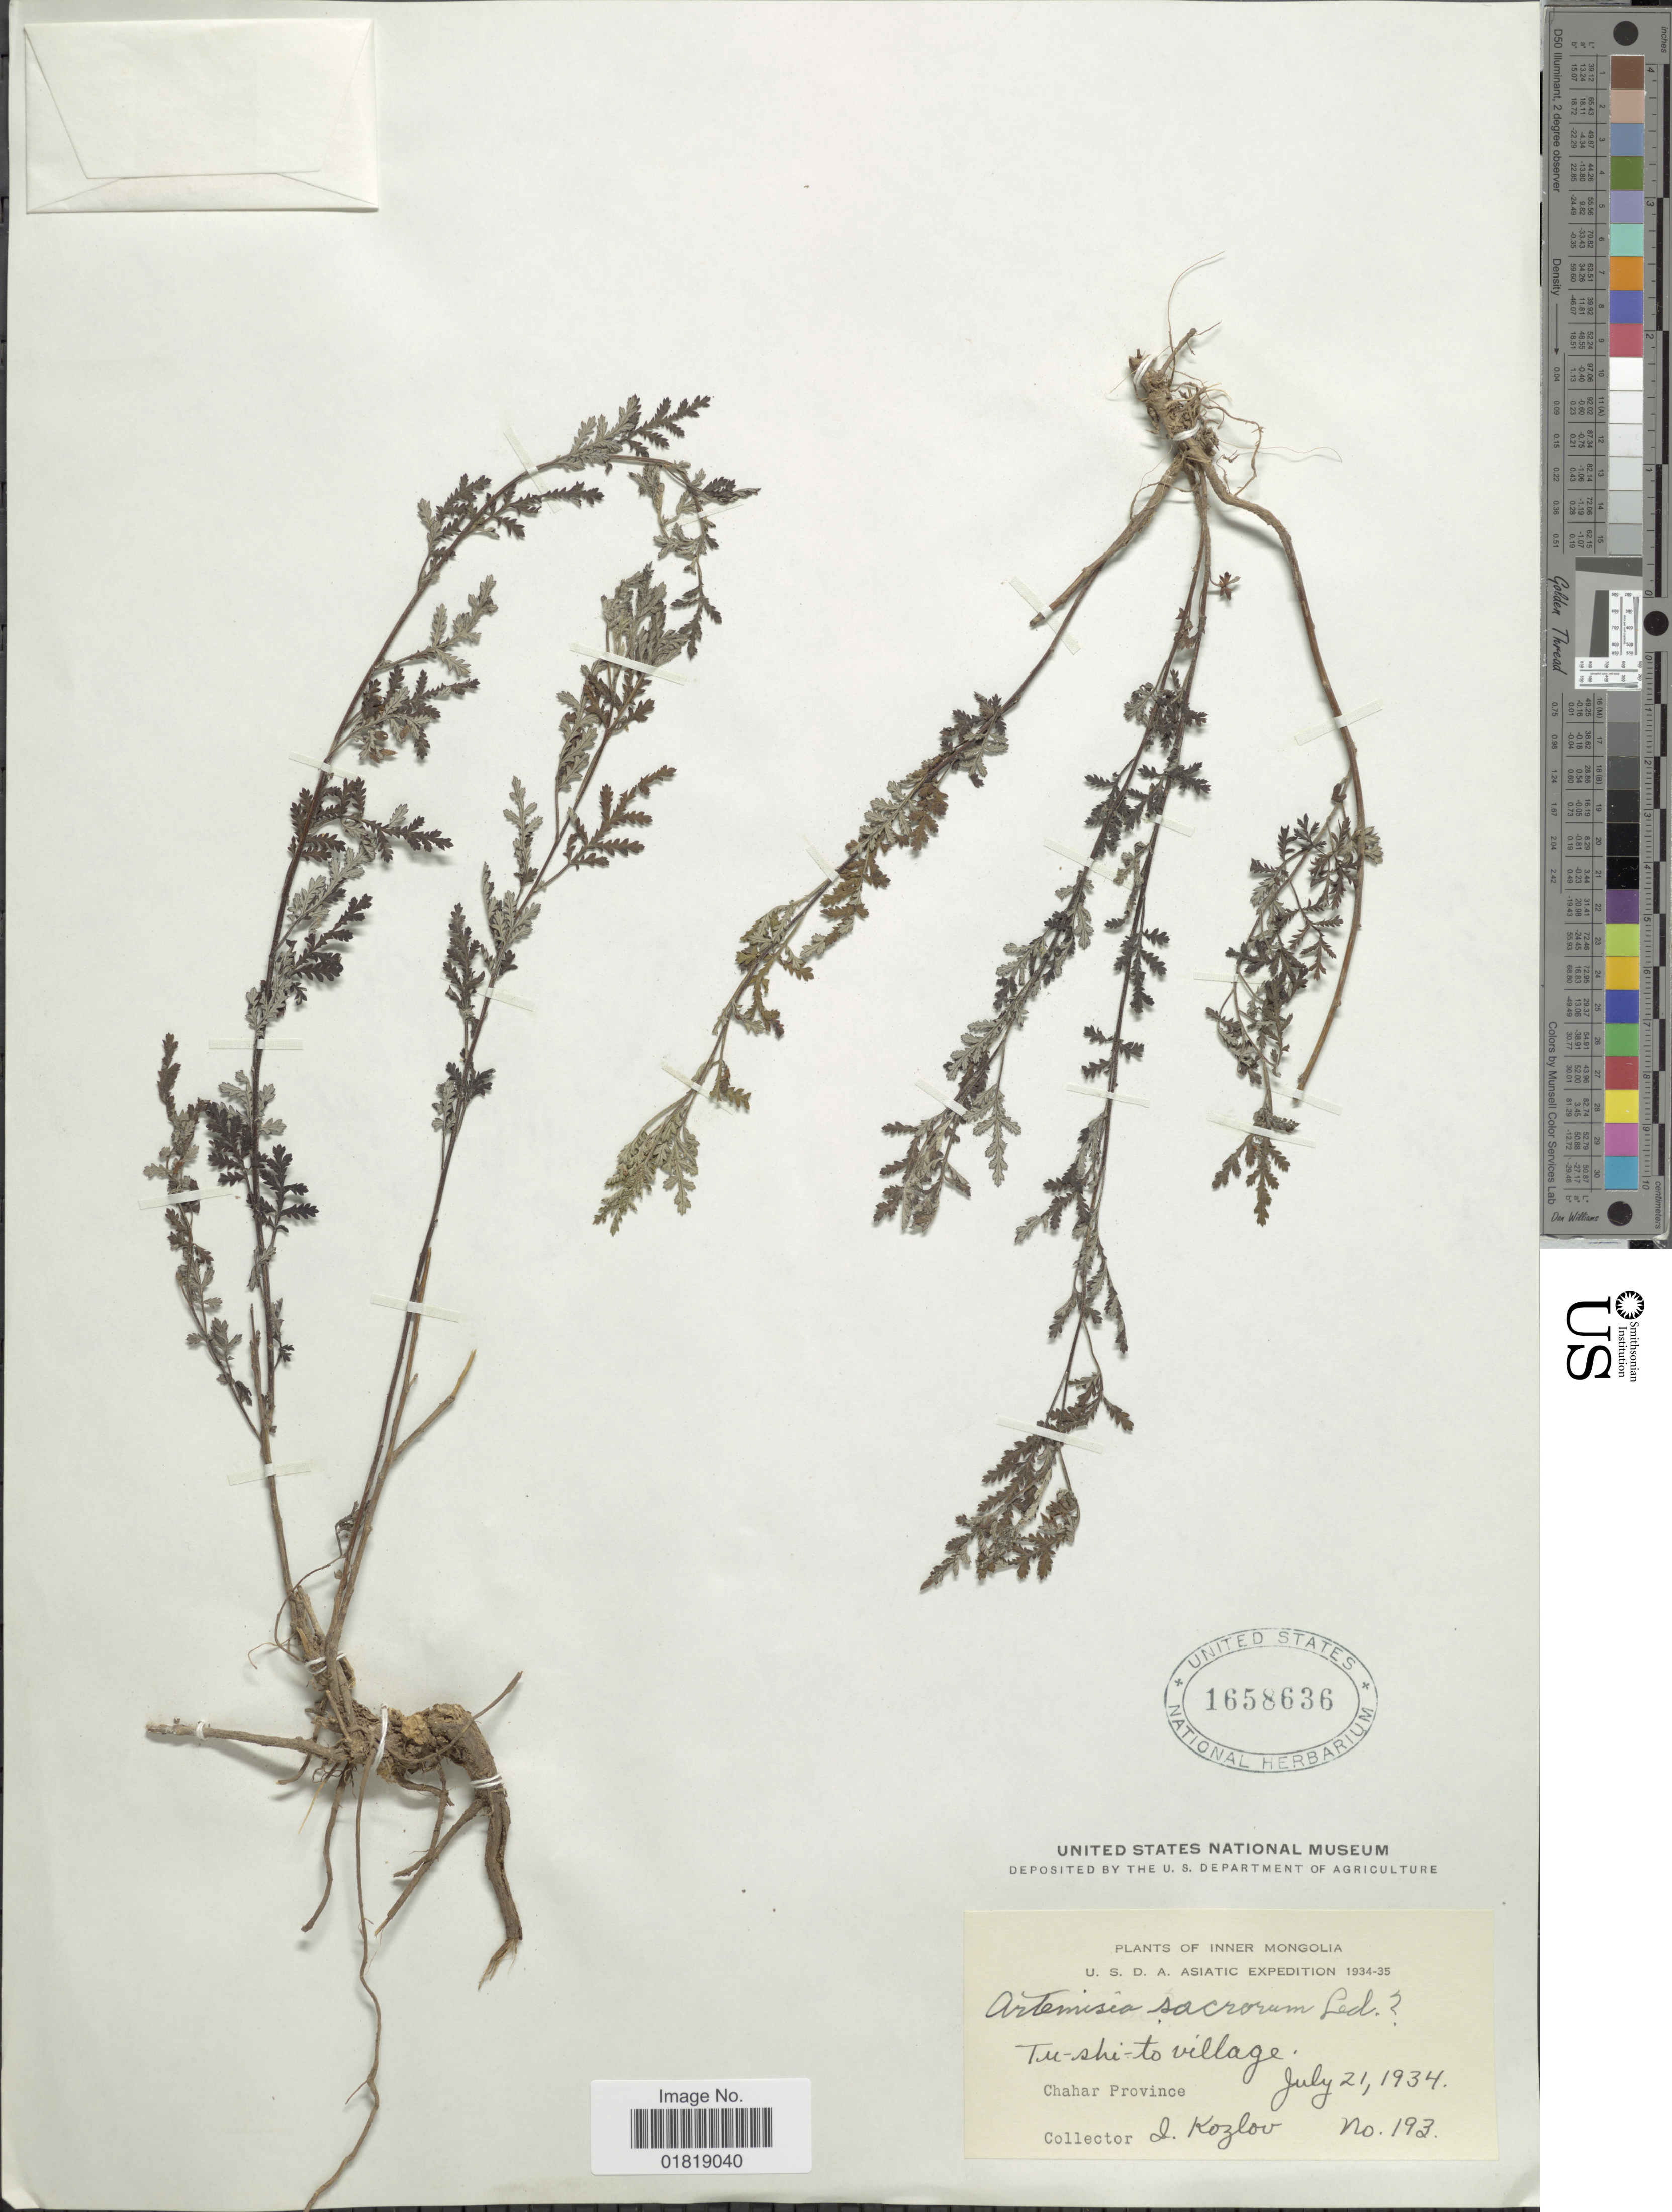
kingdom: Plantae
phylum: Tracheophyta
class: Magnoliopsida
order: Asterales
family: Asteraceae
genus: Artemisia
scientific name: Artemisia sacrorum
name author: Ledeb.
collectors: I. Kozlov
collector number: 193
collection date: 1934-07-21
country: China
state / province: Nei Monggol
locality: Inner Mongolia, Tu-shi-to village, Chahar Province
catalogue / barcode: US 1658636